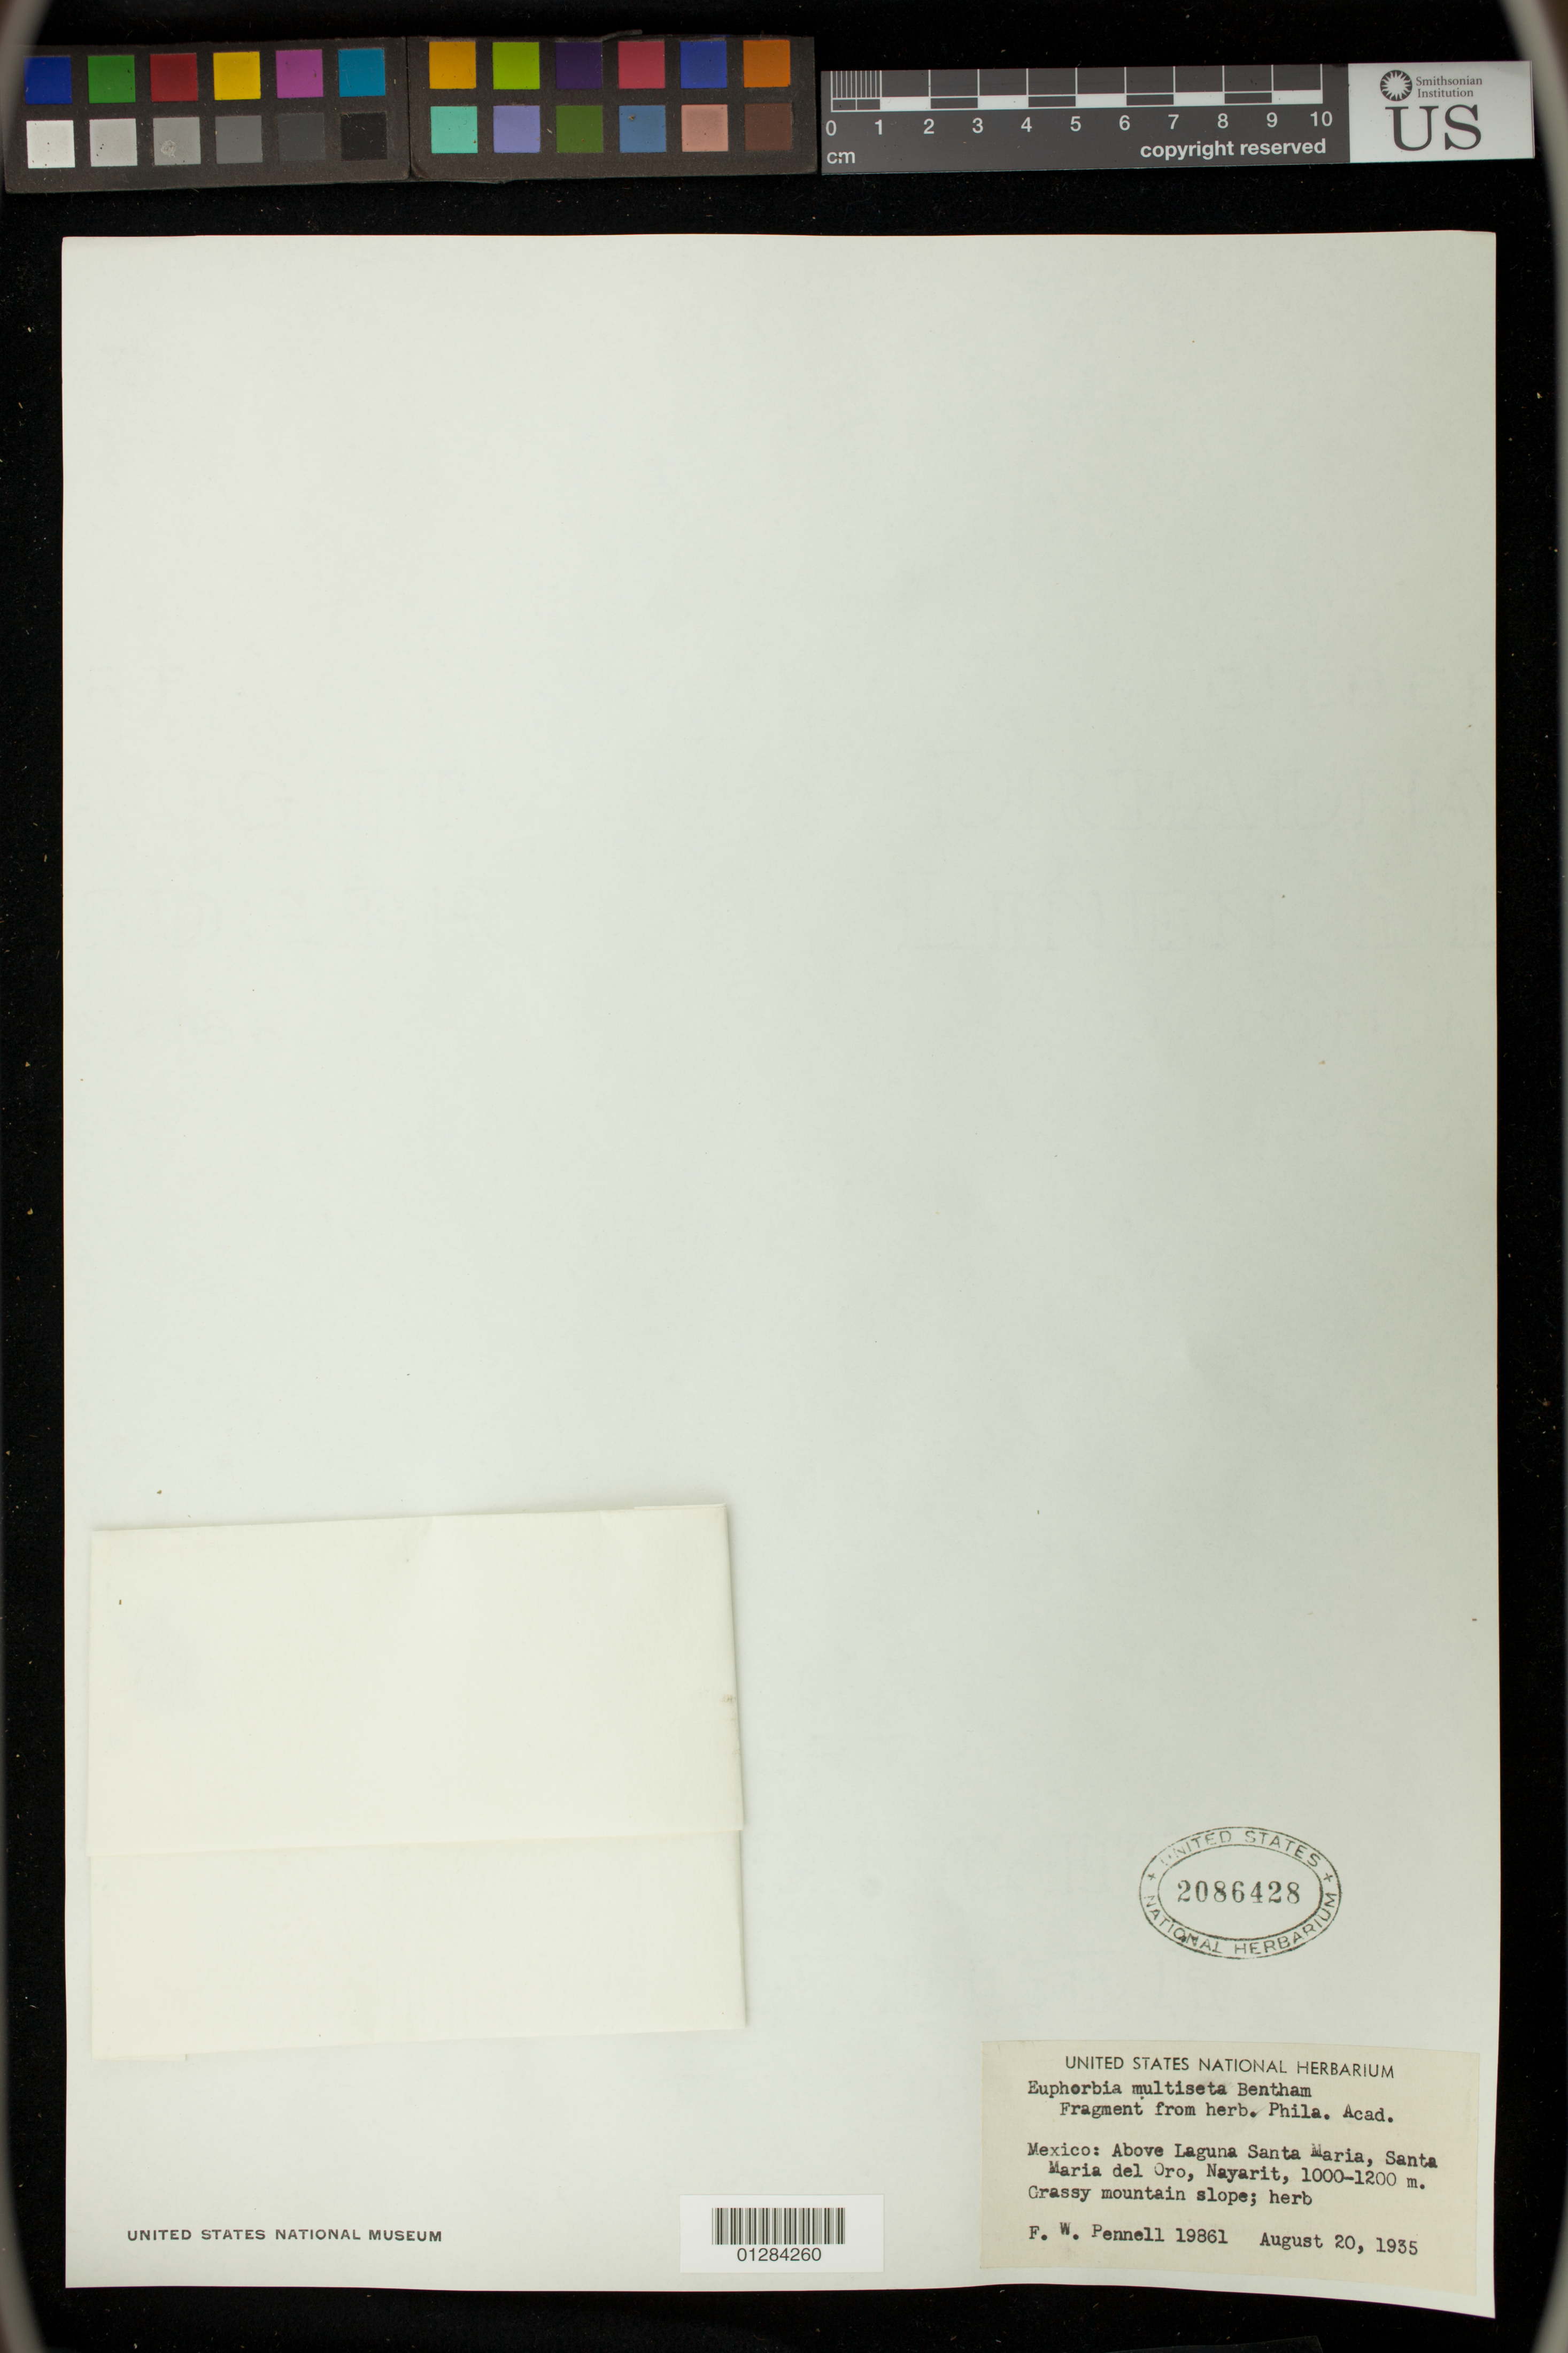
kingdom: Plantae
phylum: Tracheophyta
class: Magnoliopsida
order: Malpighiales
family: Euphorbiaceae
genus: Euphorbia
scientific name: Euphorbia multiseta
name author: Benth.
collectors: F. W. Pennell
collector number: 19861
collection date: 1935-08-20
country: Mexico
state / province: Nayarit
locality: Above Luguna Santa Maria, Santa Maria del Oro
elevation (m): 1000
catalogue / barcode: US 2086428